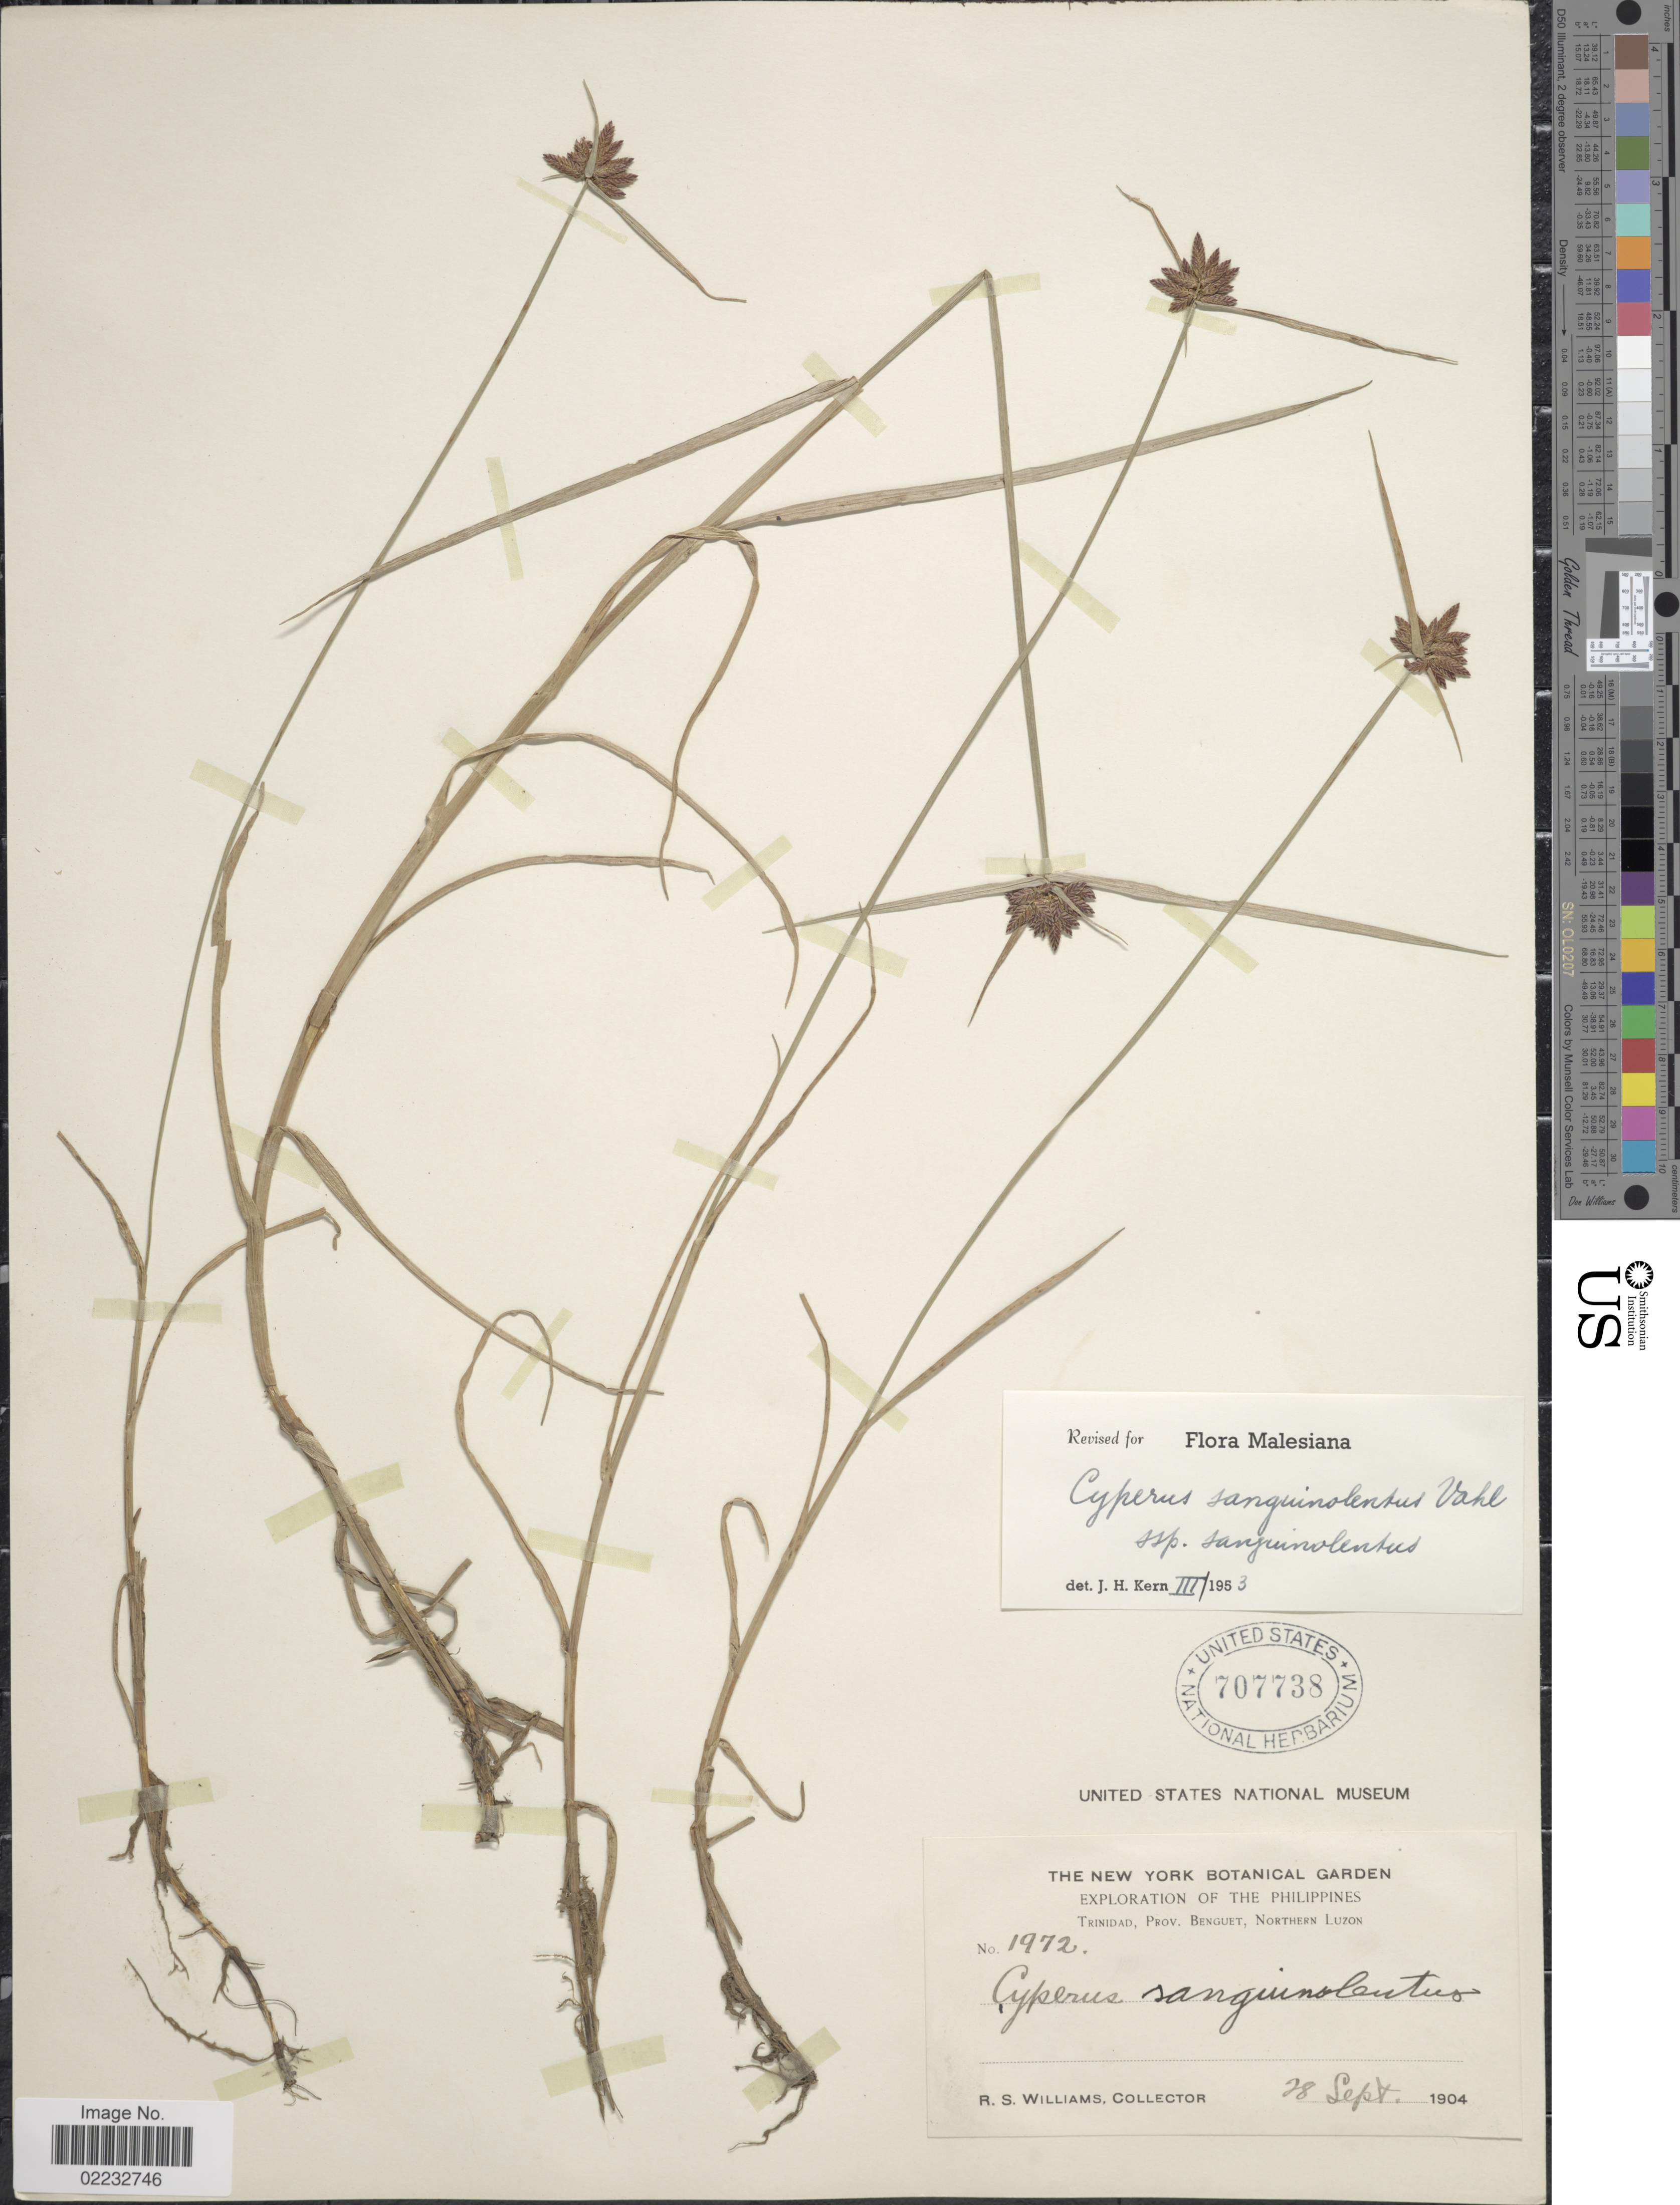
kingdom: Plantae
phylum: Tracheophyta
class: Liliopsida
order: Poales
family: Cyperaceae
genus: Cyperus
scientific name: Cyperus sanguinolentus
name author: Vahl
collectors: R. S. Williams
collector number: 1972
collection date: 1904-09-28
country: Philippines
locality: Trinidad, Prov. Benguet, Northern Luzon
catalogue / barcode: US 707738